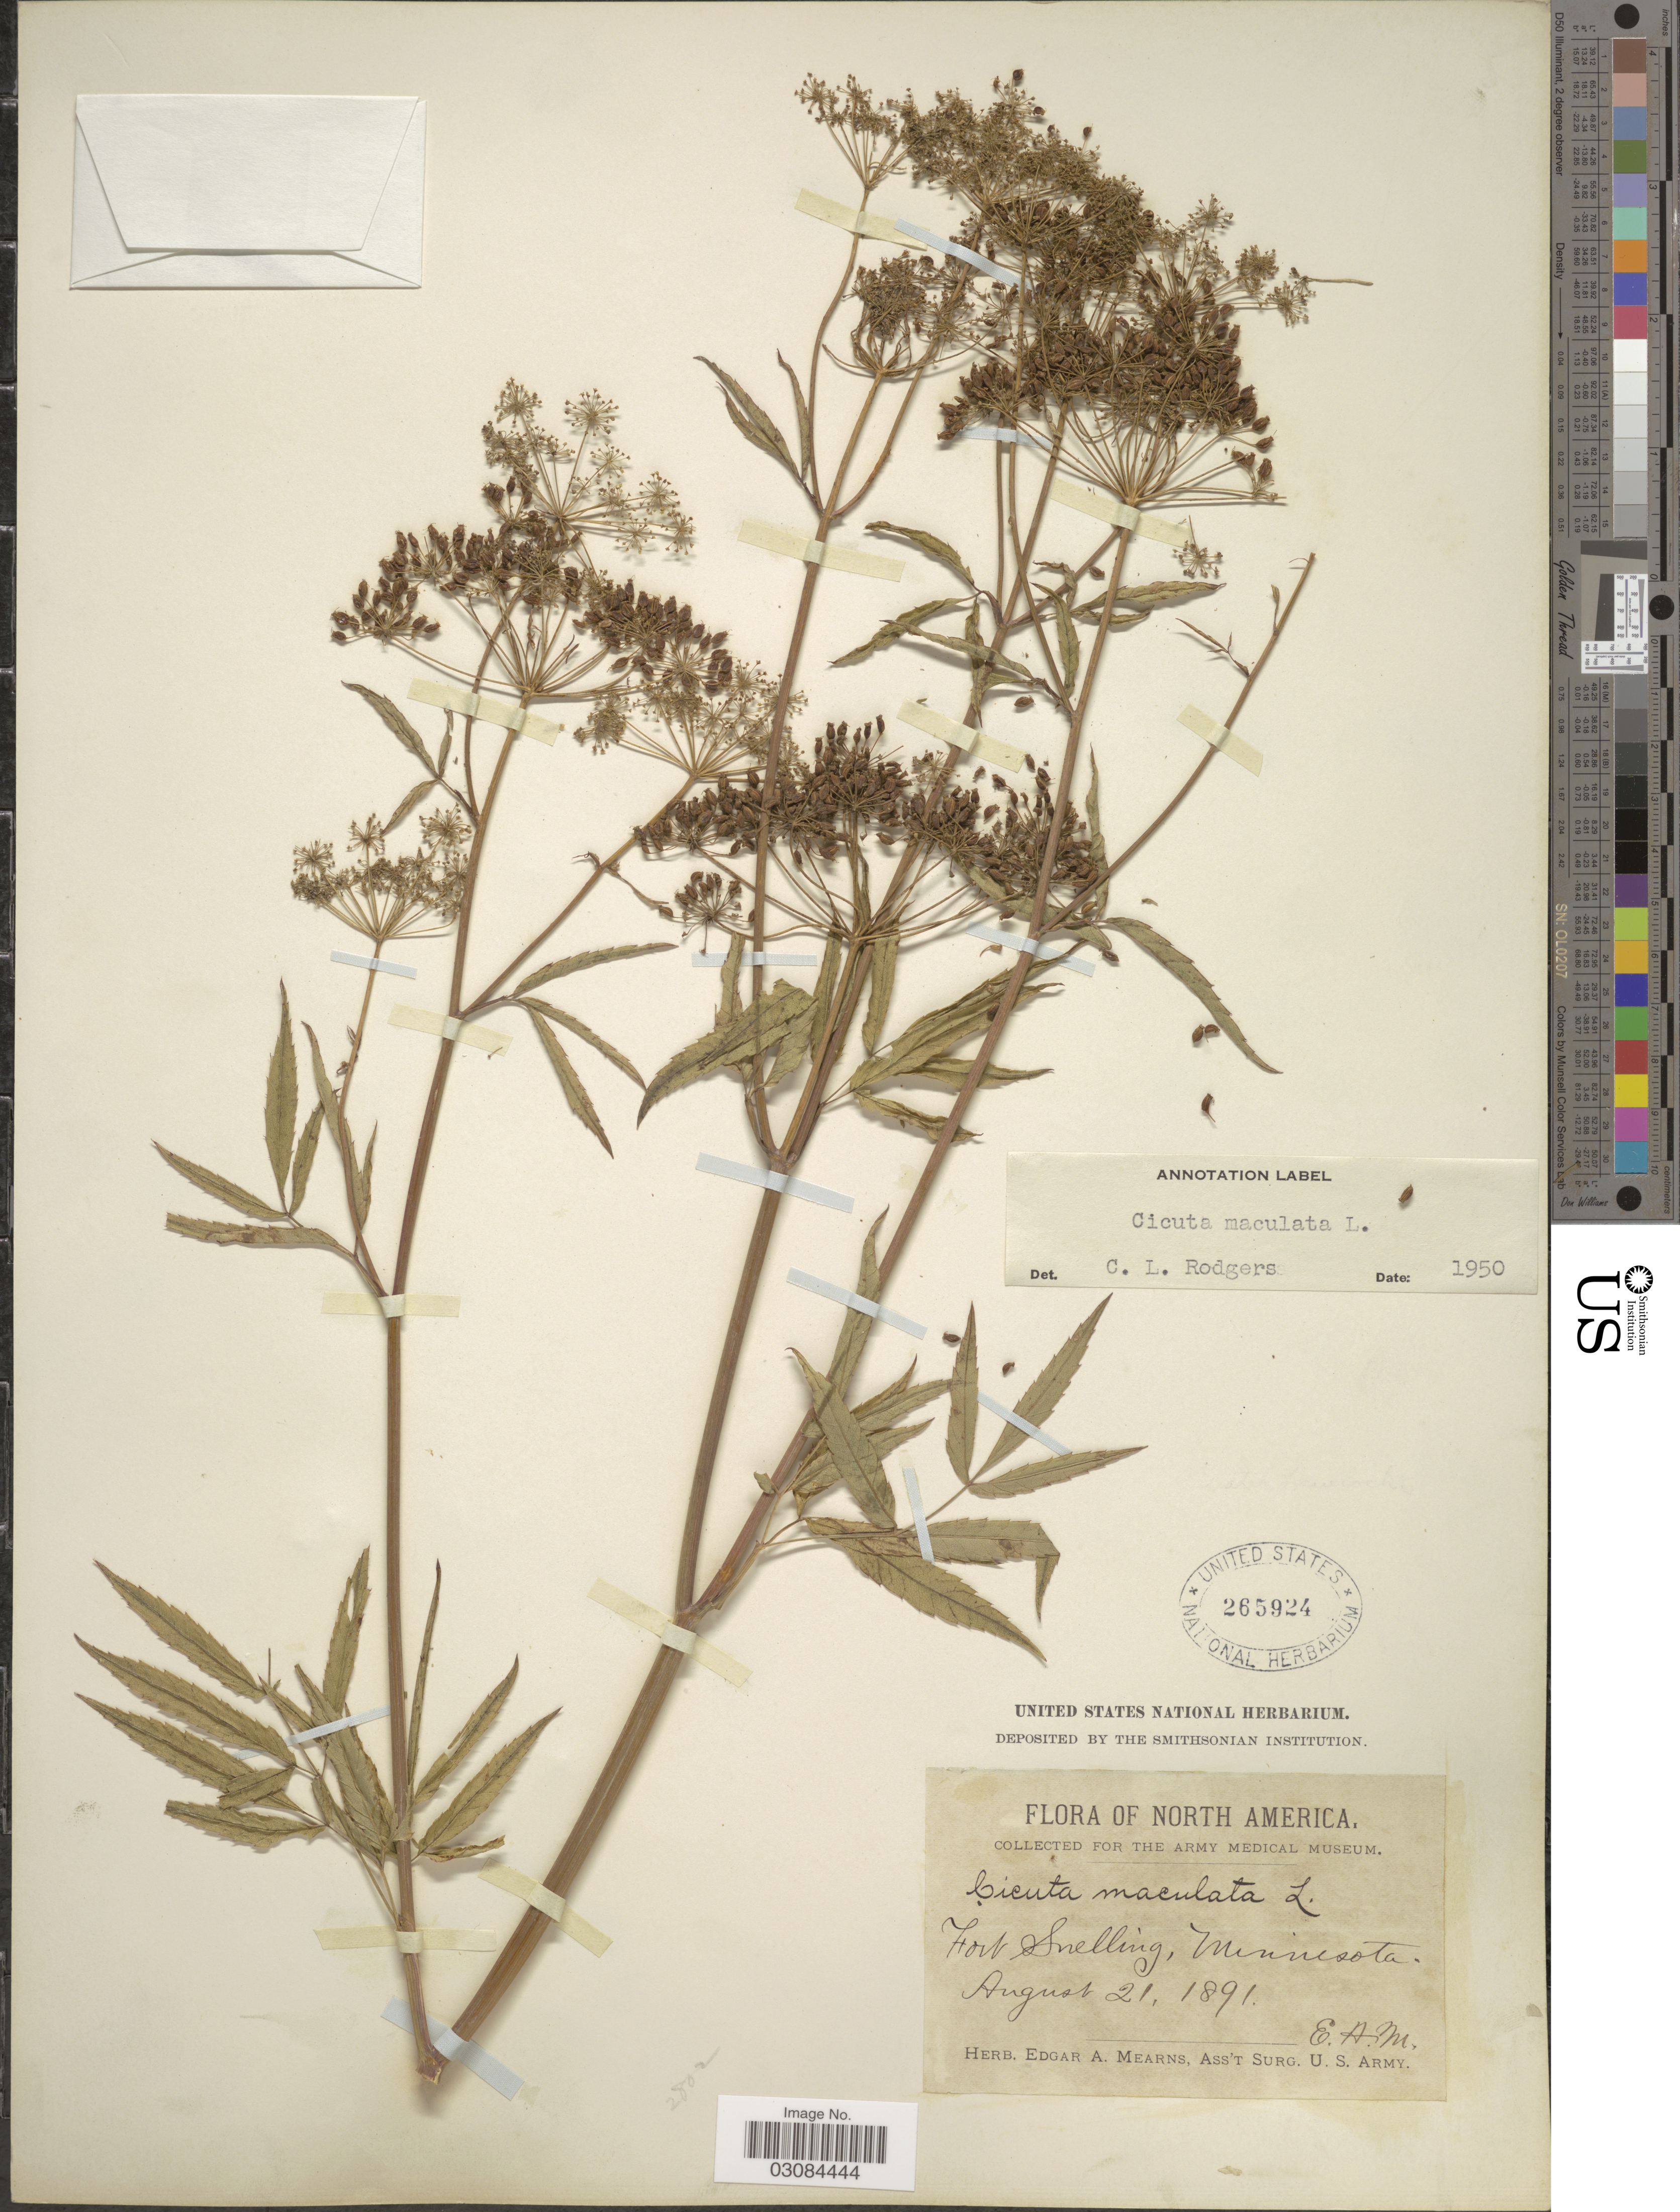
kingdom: Plantae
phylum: Tracheophyta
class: Magnoliopsida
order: Apiales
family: Apiaceae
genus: Cicuta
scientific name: Cicuta maculata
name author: L.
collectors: E. A. Mearns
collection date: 1891-08-21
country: United States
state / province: Minnesota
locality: Fort Snelling.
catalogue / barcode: US 265924